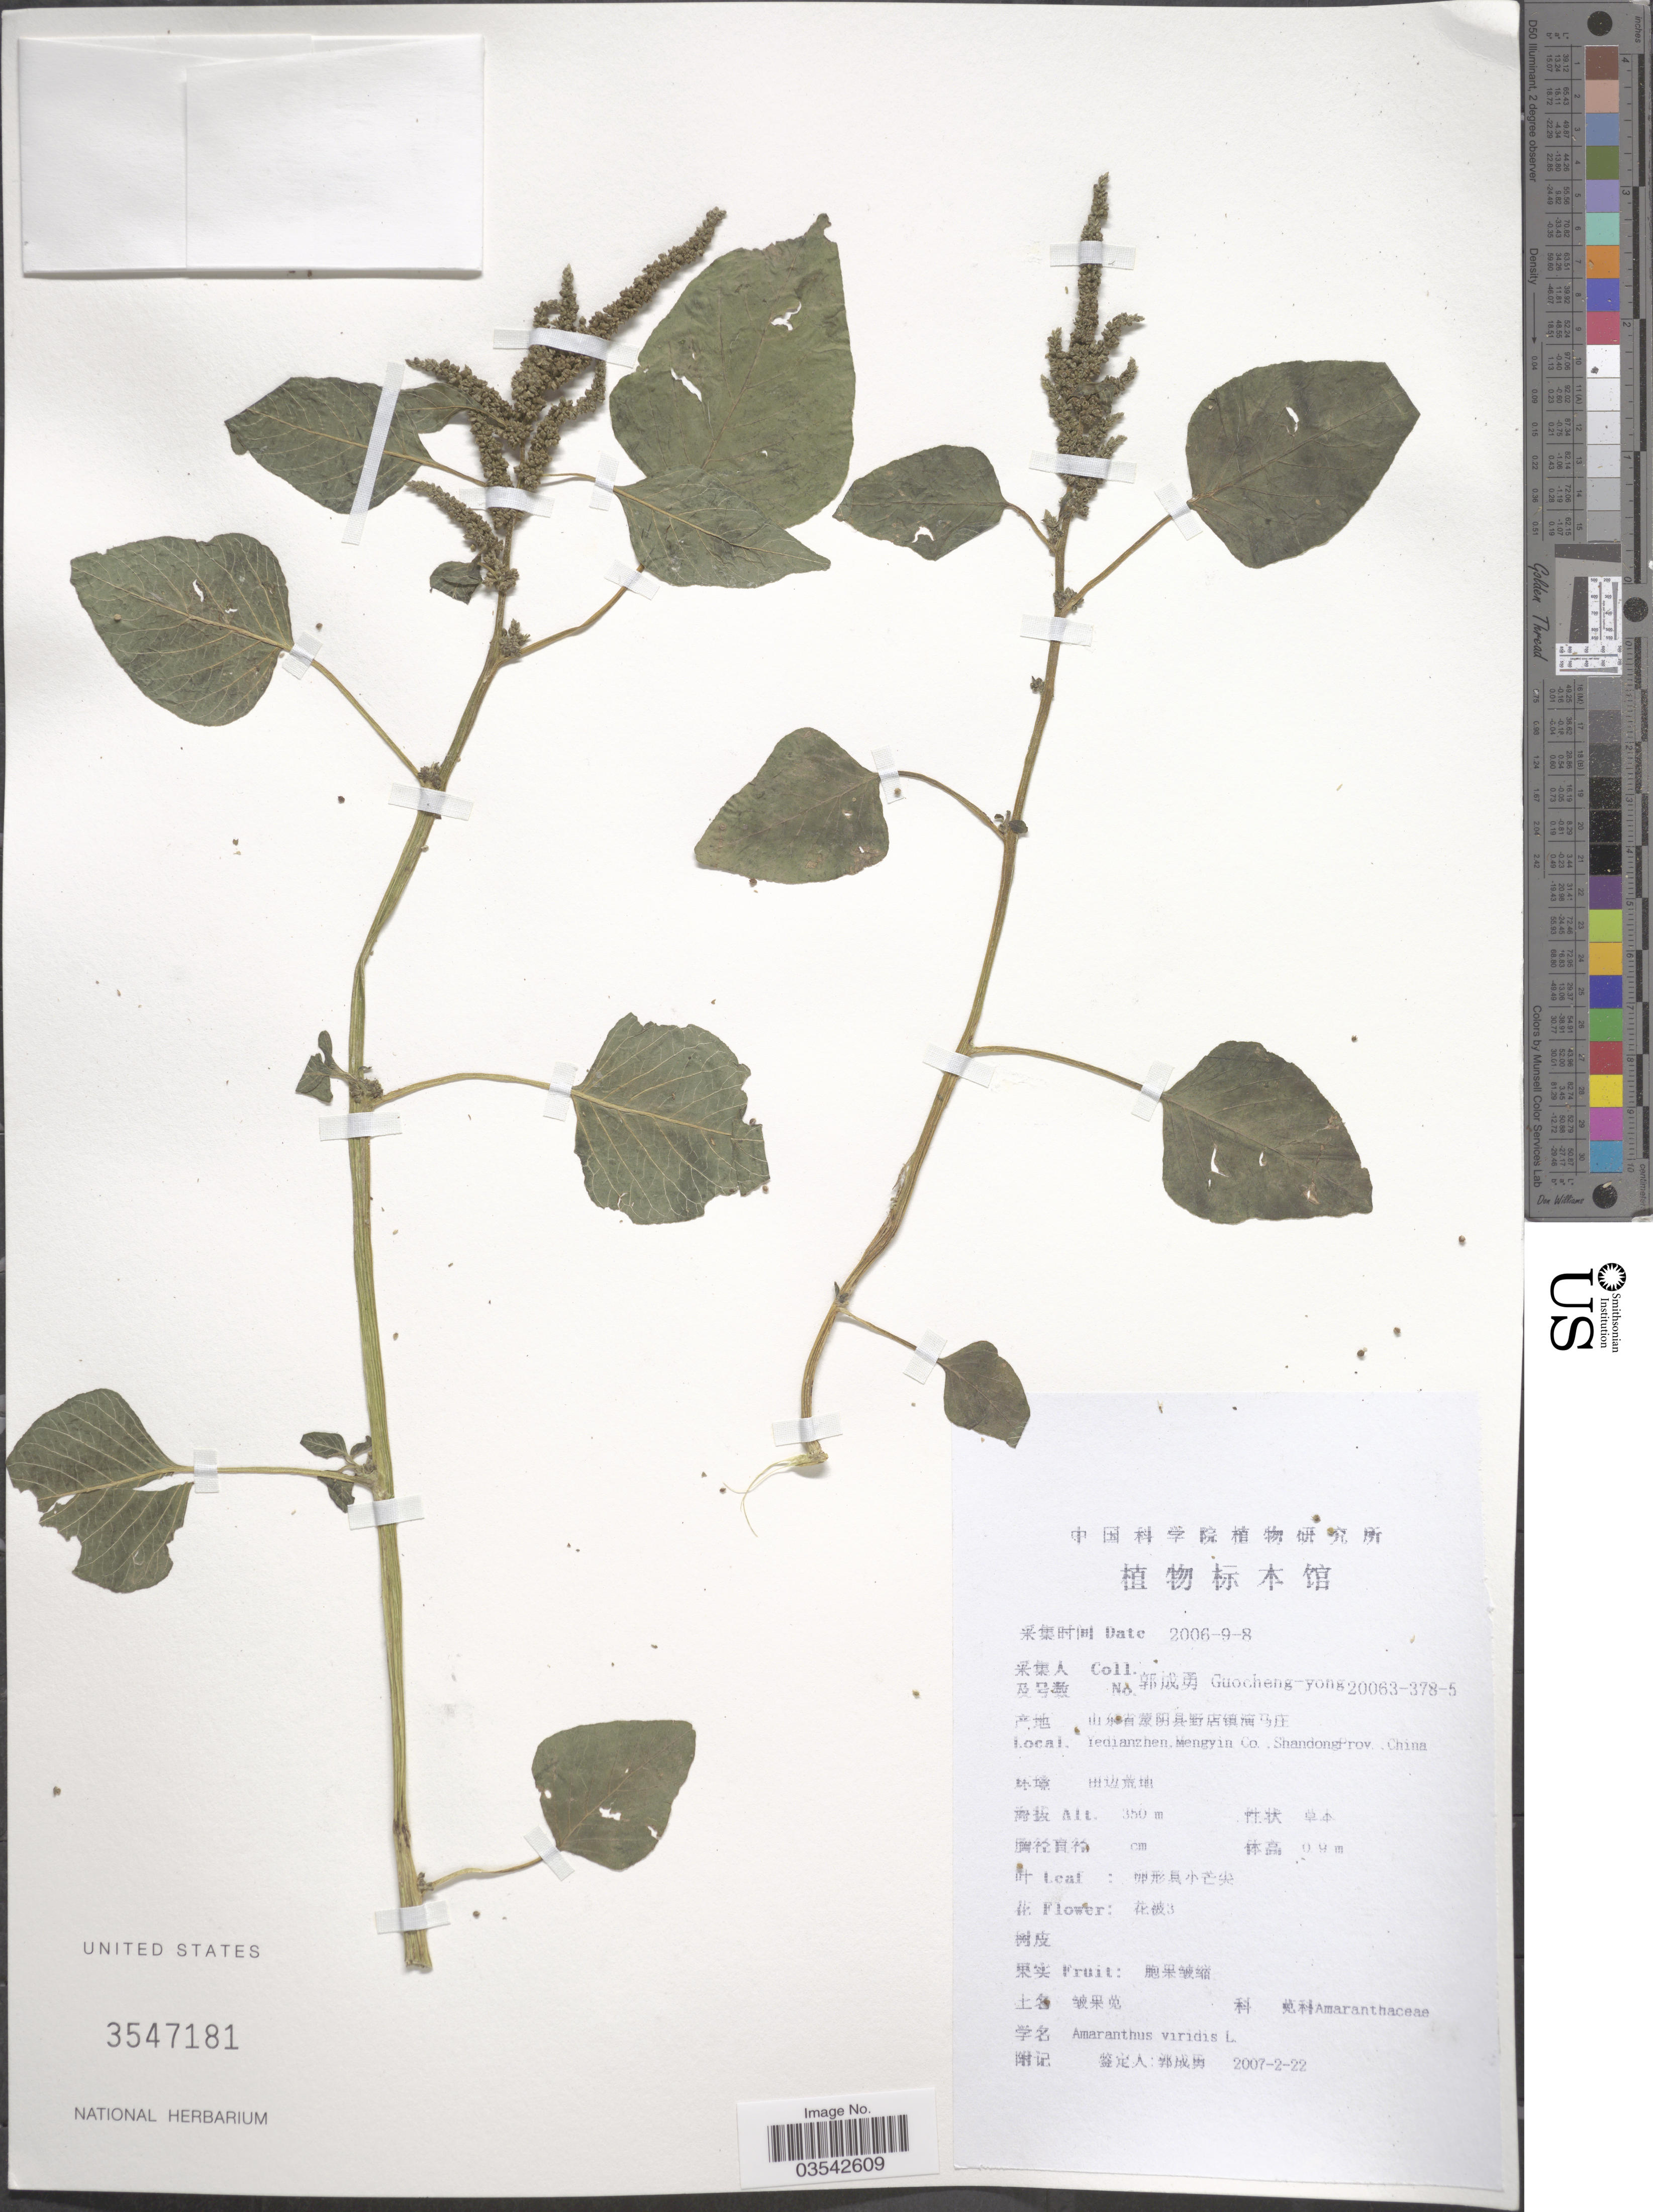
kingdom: Plantae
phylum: Tracheophyta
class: Magnoliopsida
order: Caryophyllales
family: Amaranthaceae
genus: Amaranthus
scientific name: Amaranthus viridis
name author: L.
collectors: Guo cheng-yong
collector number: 20063-378-5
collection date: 2006-09-08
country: China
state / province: Shandong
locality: Yedianzhen, Mengyin Co.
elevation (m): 350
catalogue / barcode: US 3547181